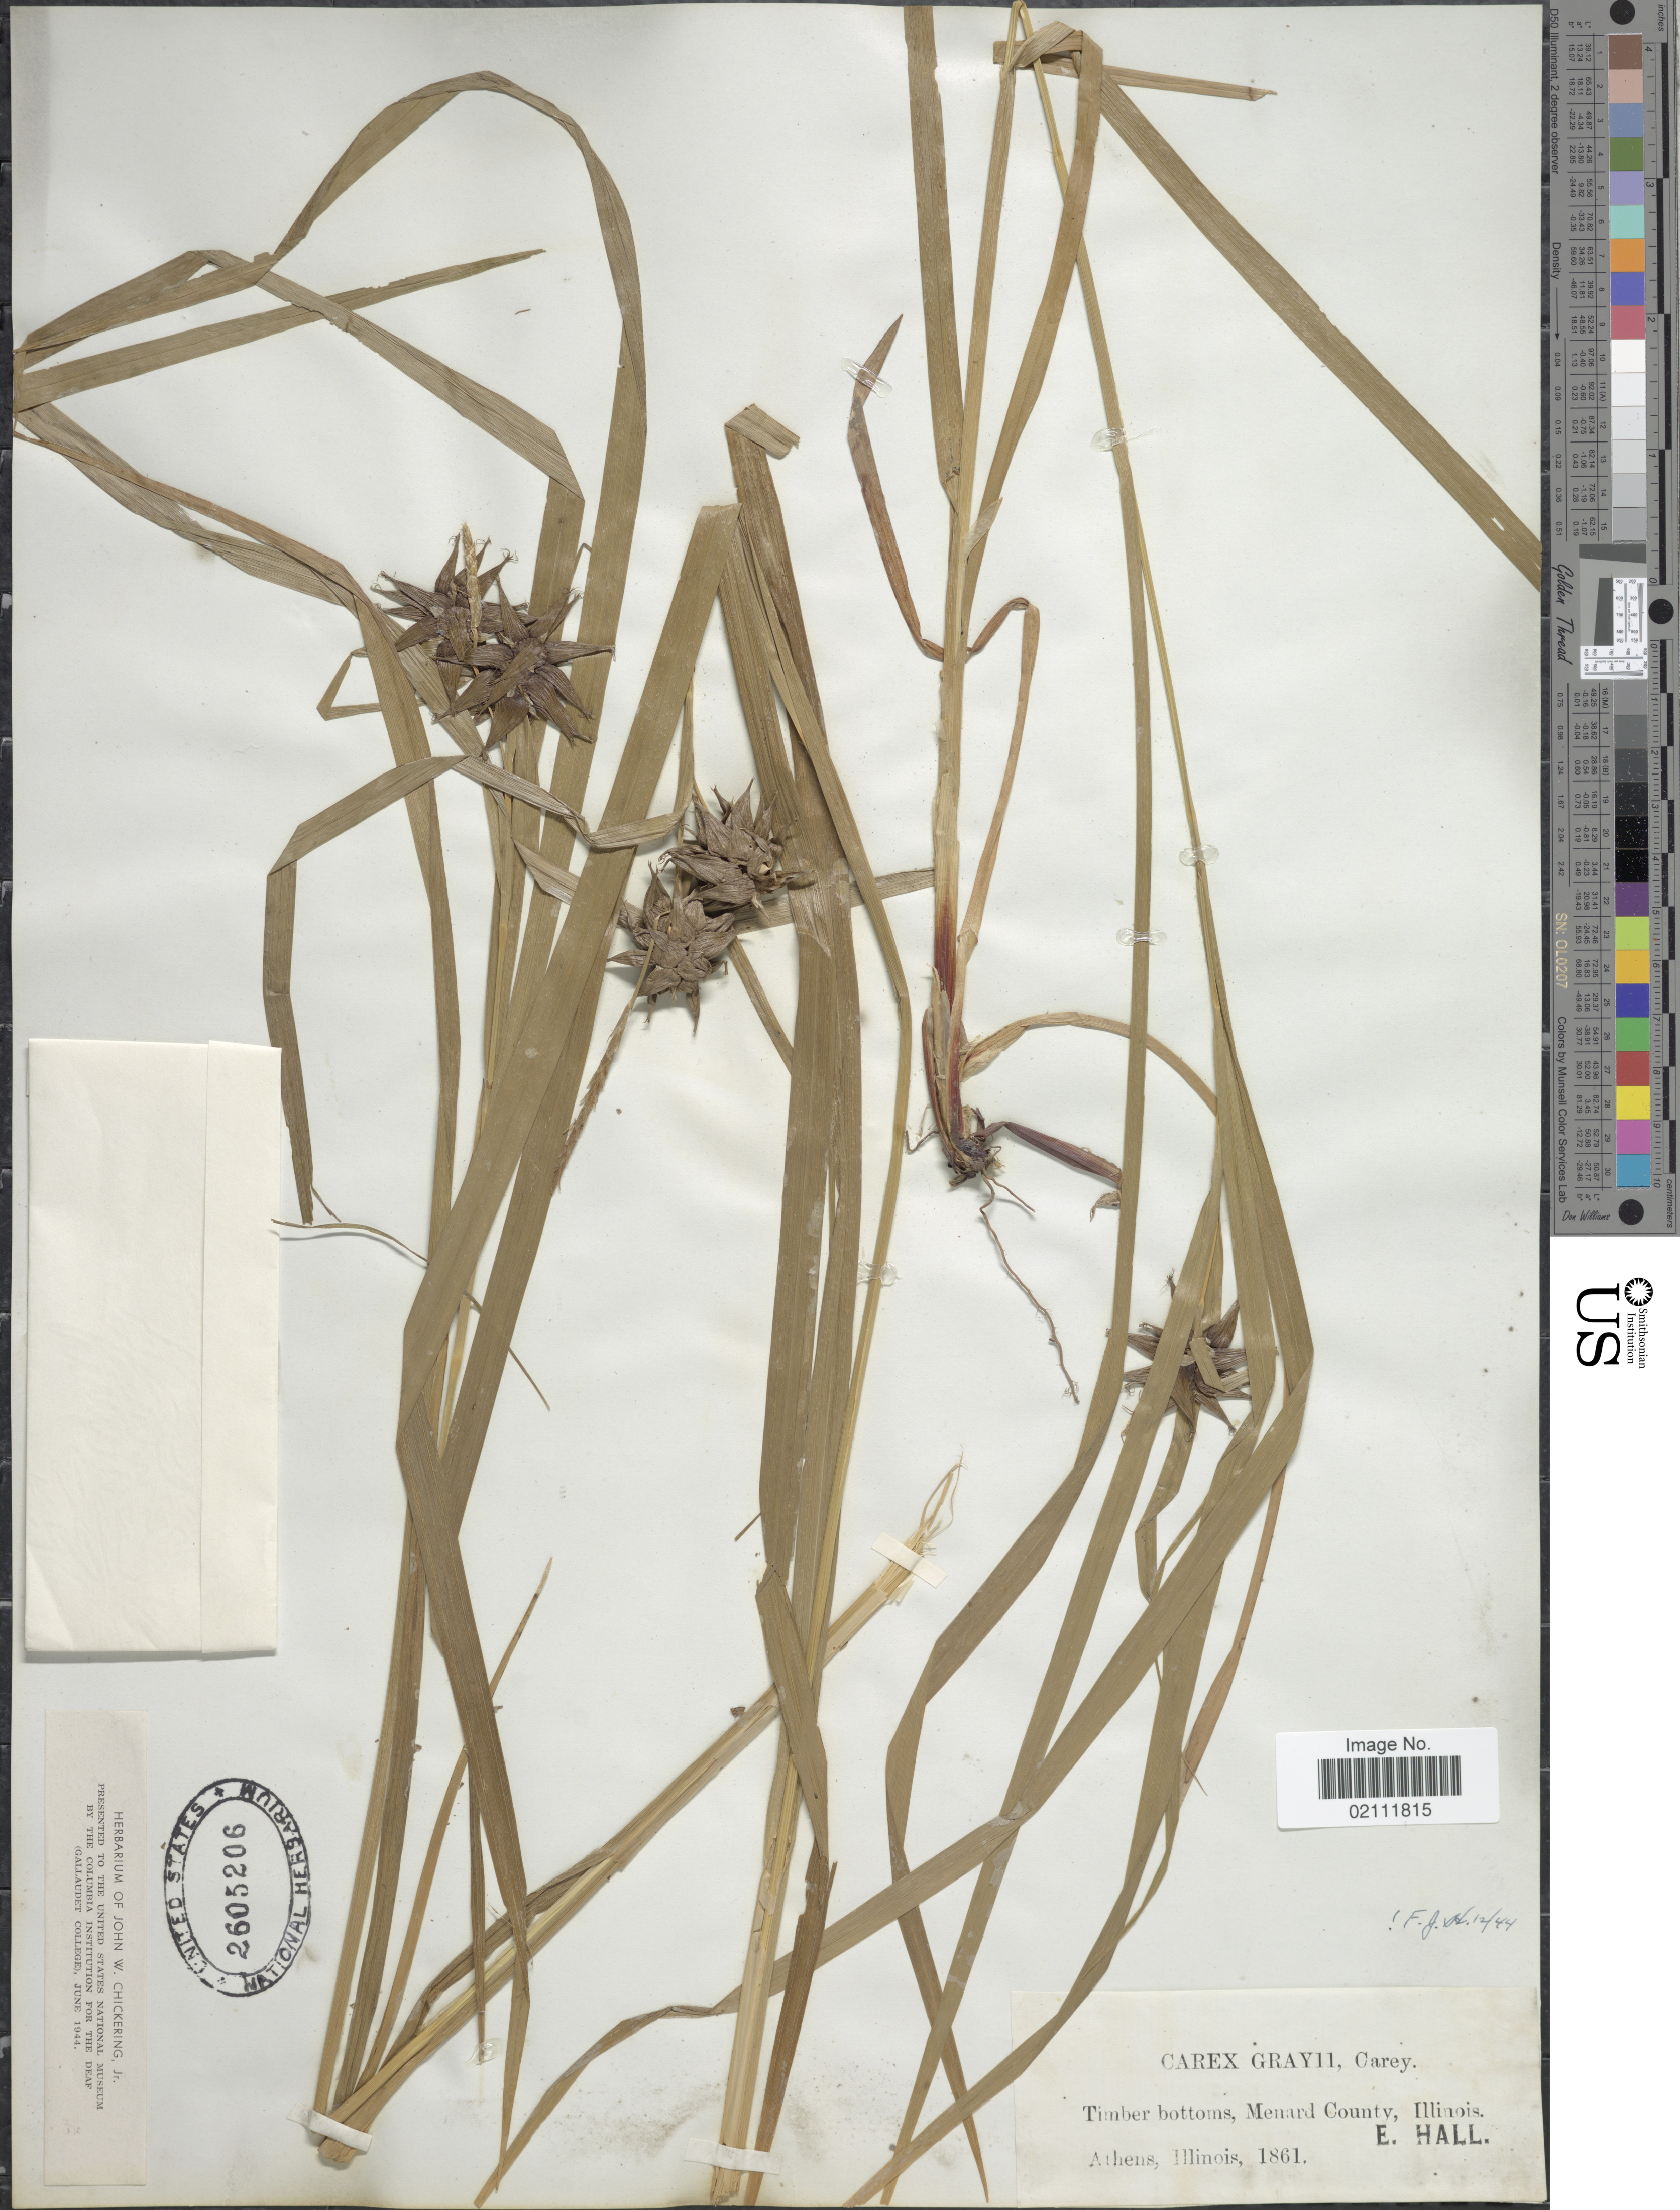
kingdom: Plantae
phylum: Tracheophyta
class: Liliopsida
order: Poales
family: Cyperaceae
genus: Carex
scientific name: Carex grayi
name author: J. Carey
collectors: E. Hall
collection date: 1861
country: United States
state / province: Illinois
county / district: Menard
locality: Athens, Timber bottoms, Menard County.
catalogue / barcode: US 2605206